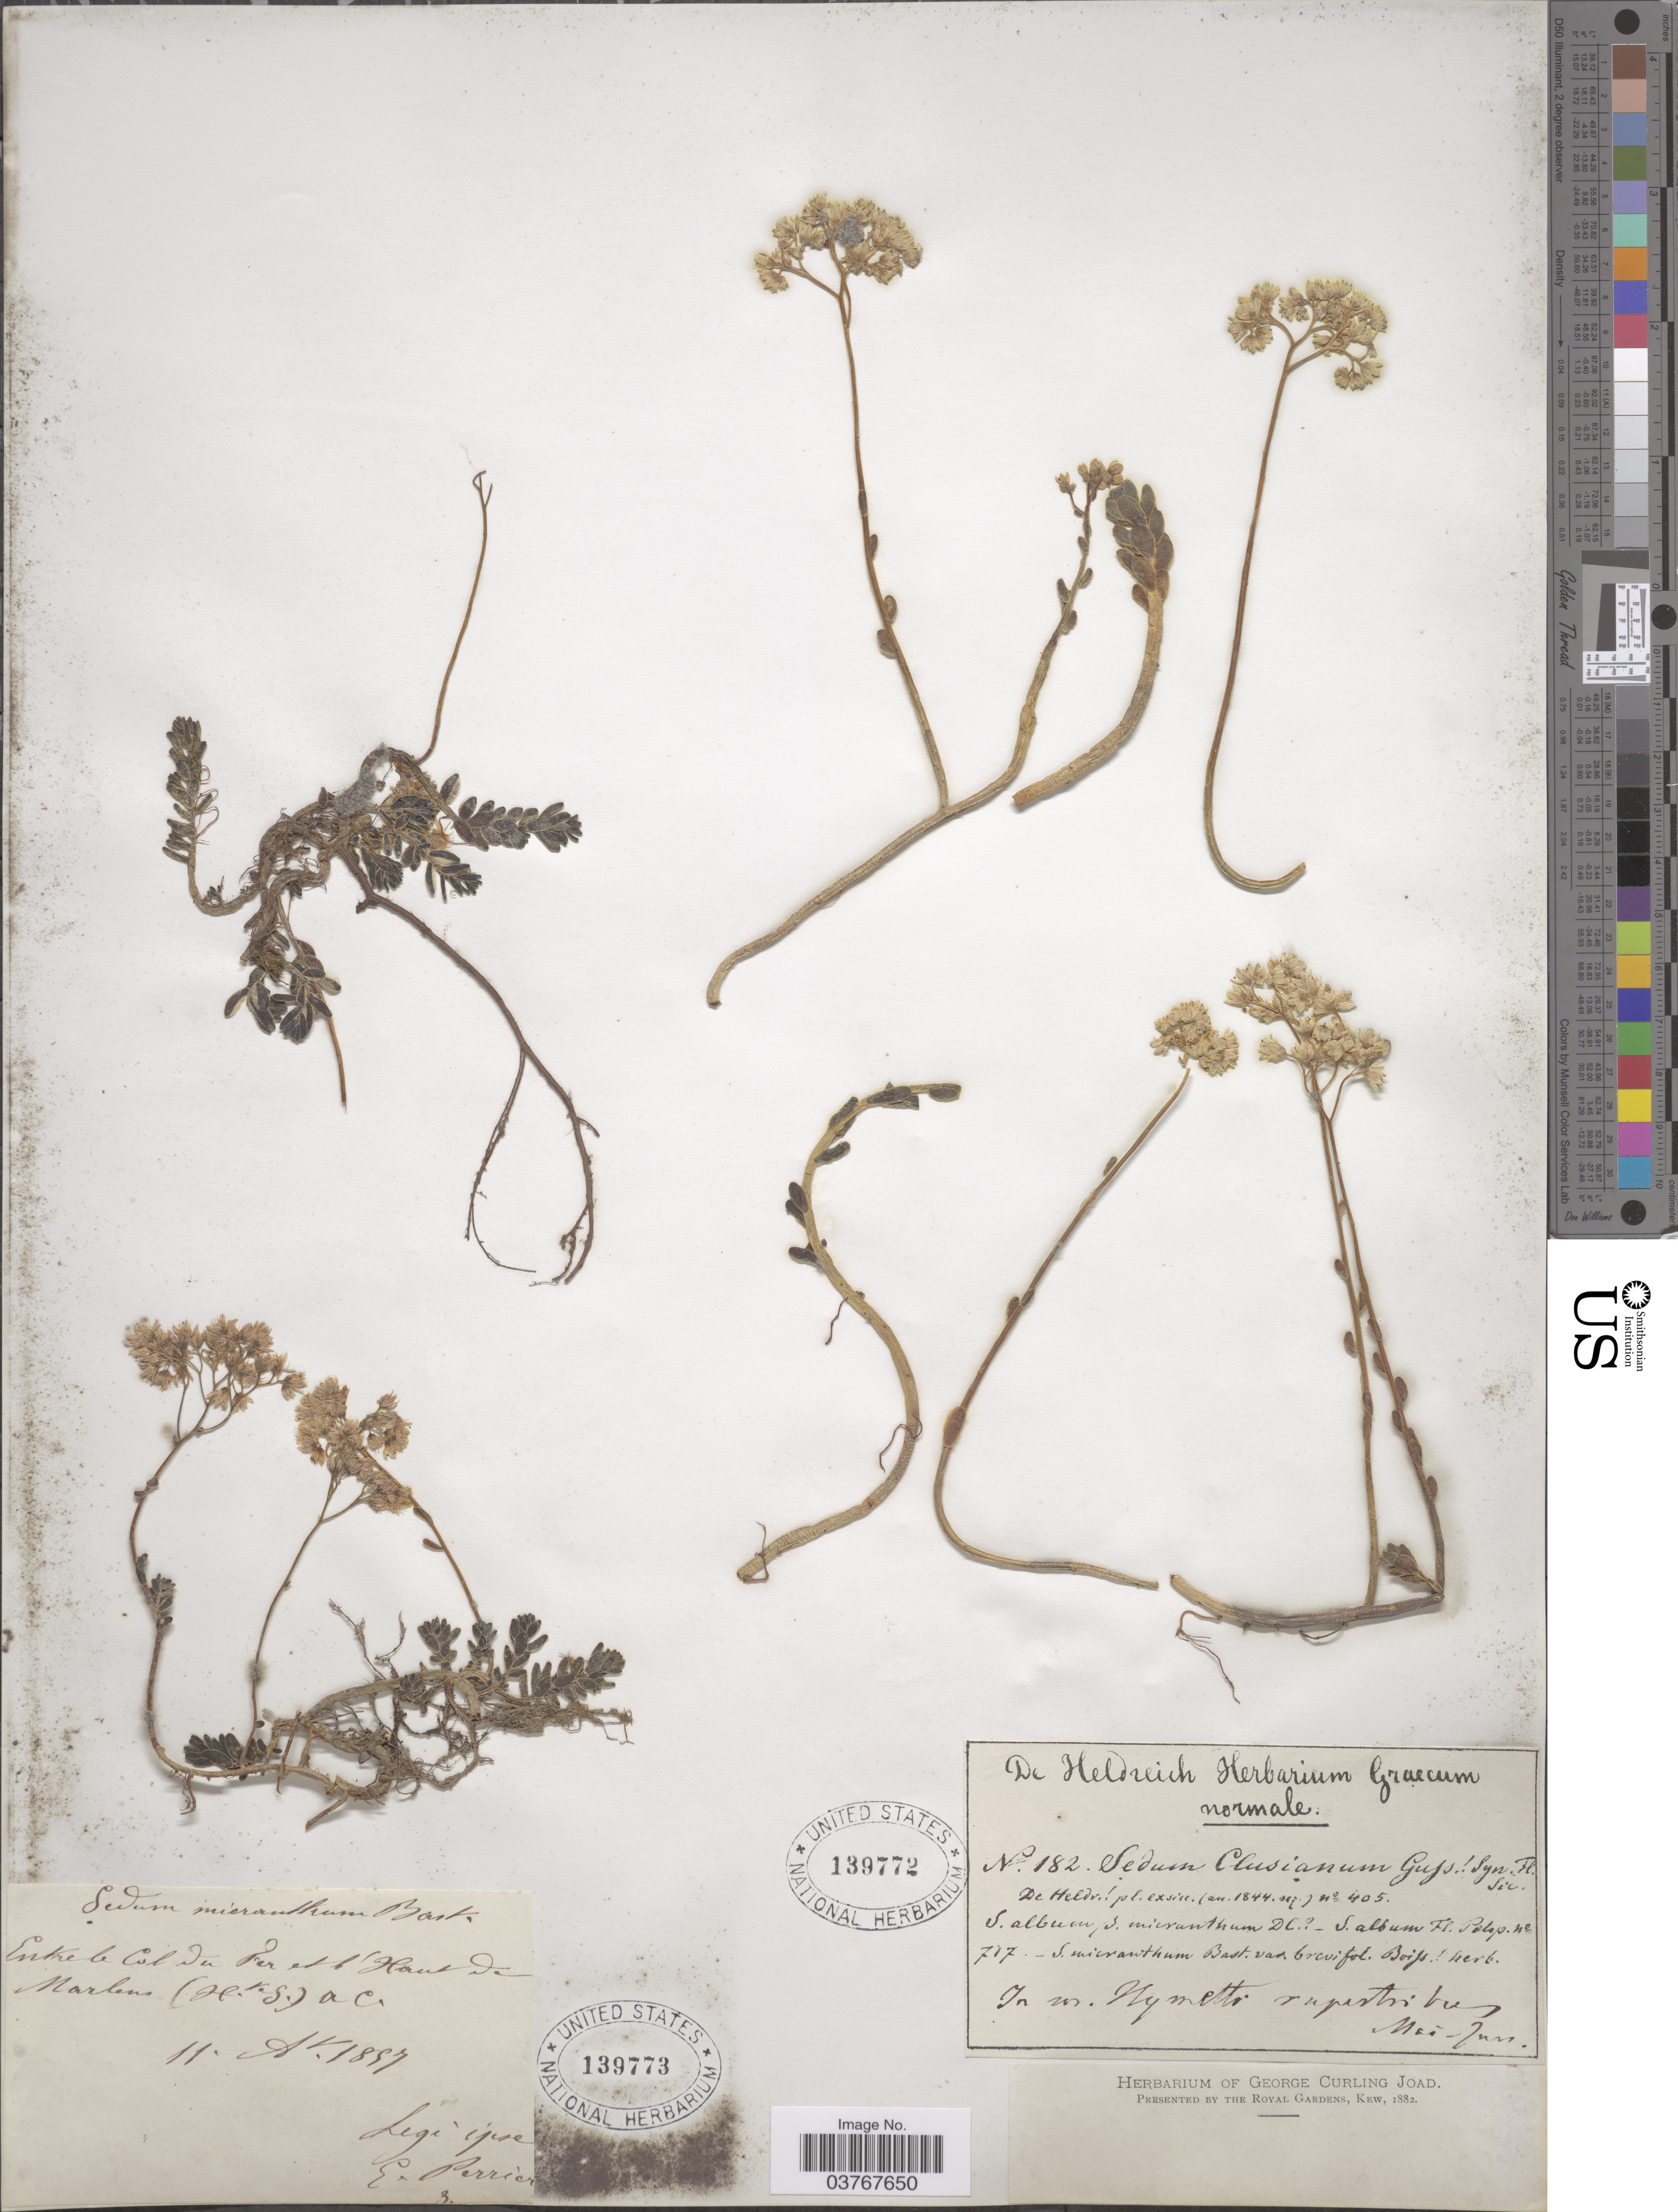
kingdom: Plantae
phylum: Tracheophyta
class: Magnoliopsida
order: Saxifragales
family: Crassulaceae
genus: Sedum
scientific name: Sedum clusianum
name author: Gussone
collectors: -. De Heldreich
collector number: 182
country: Greece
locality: In m. Hymetto rupestribus.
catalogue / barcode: US 139772-2